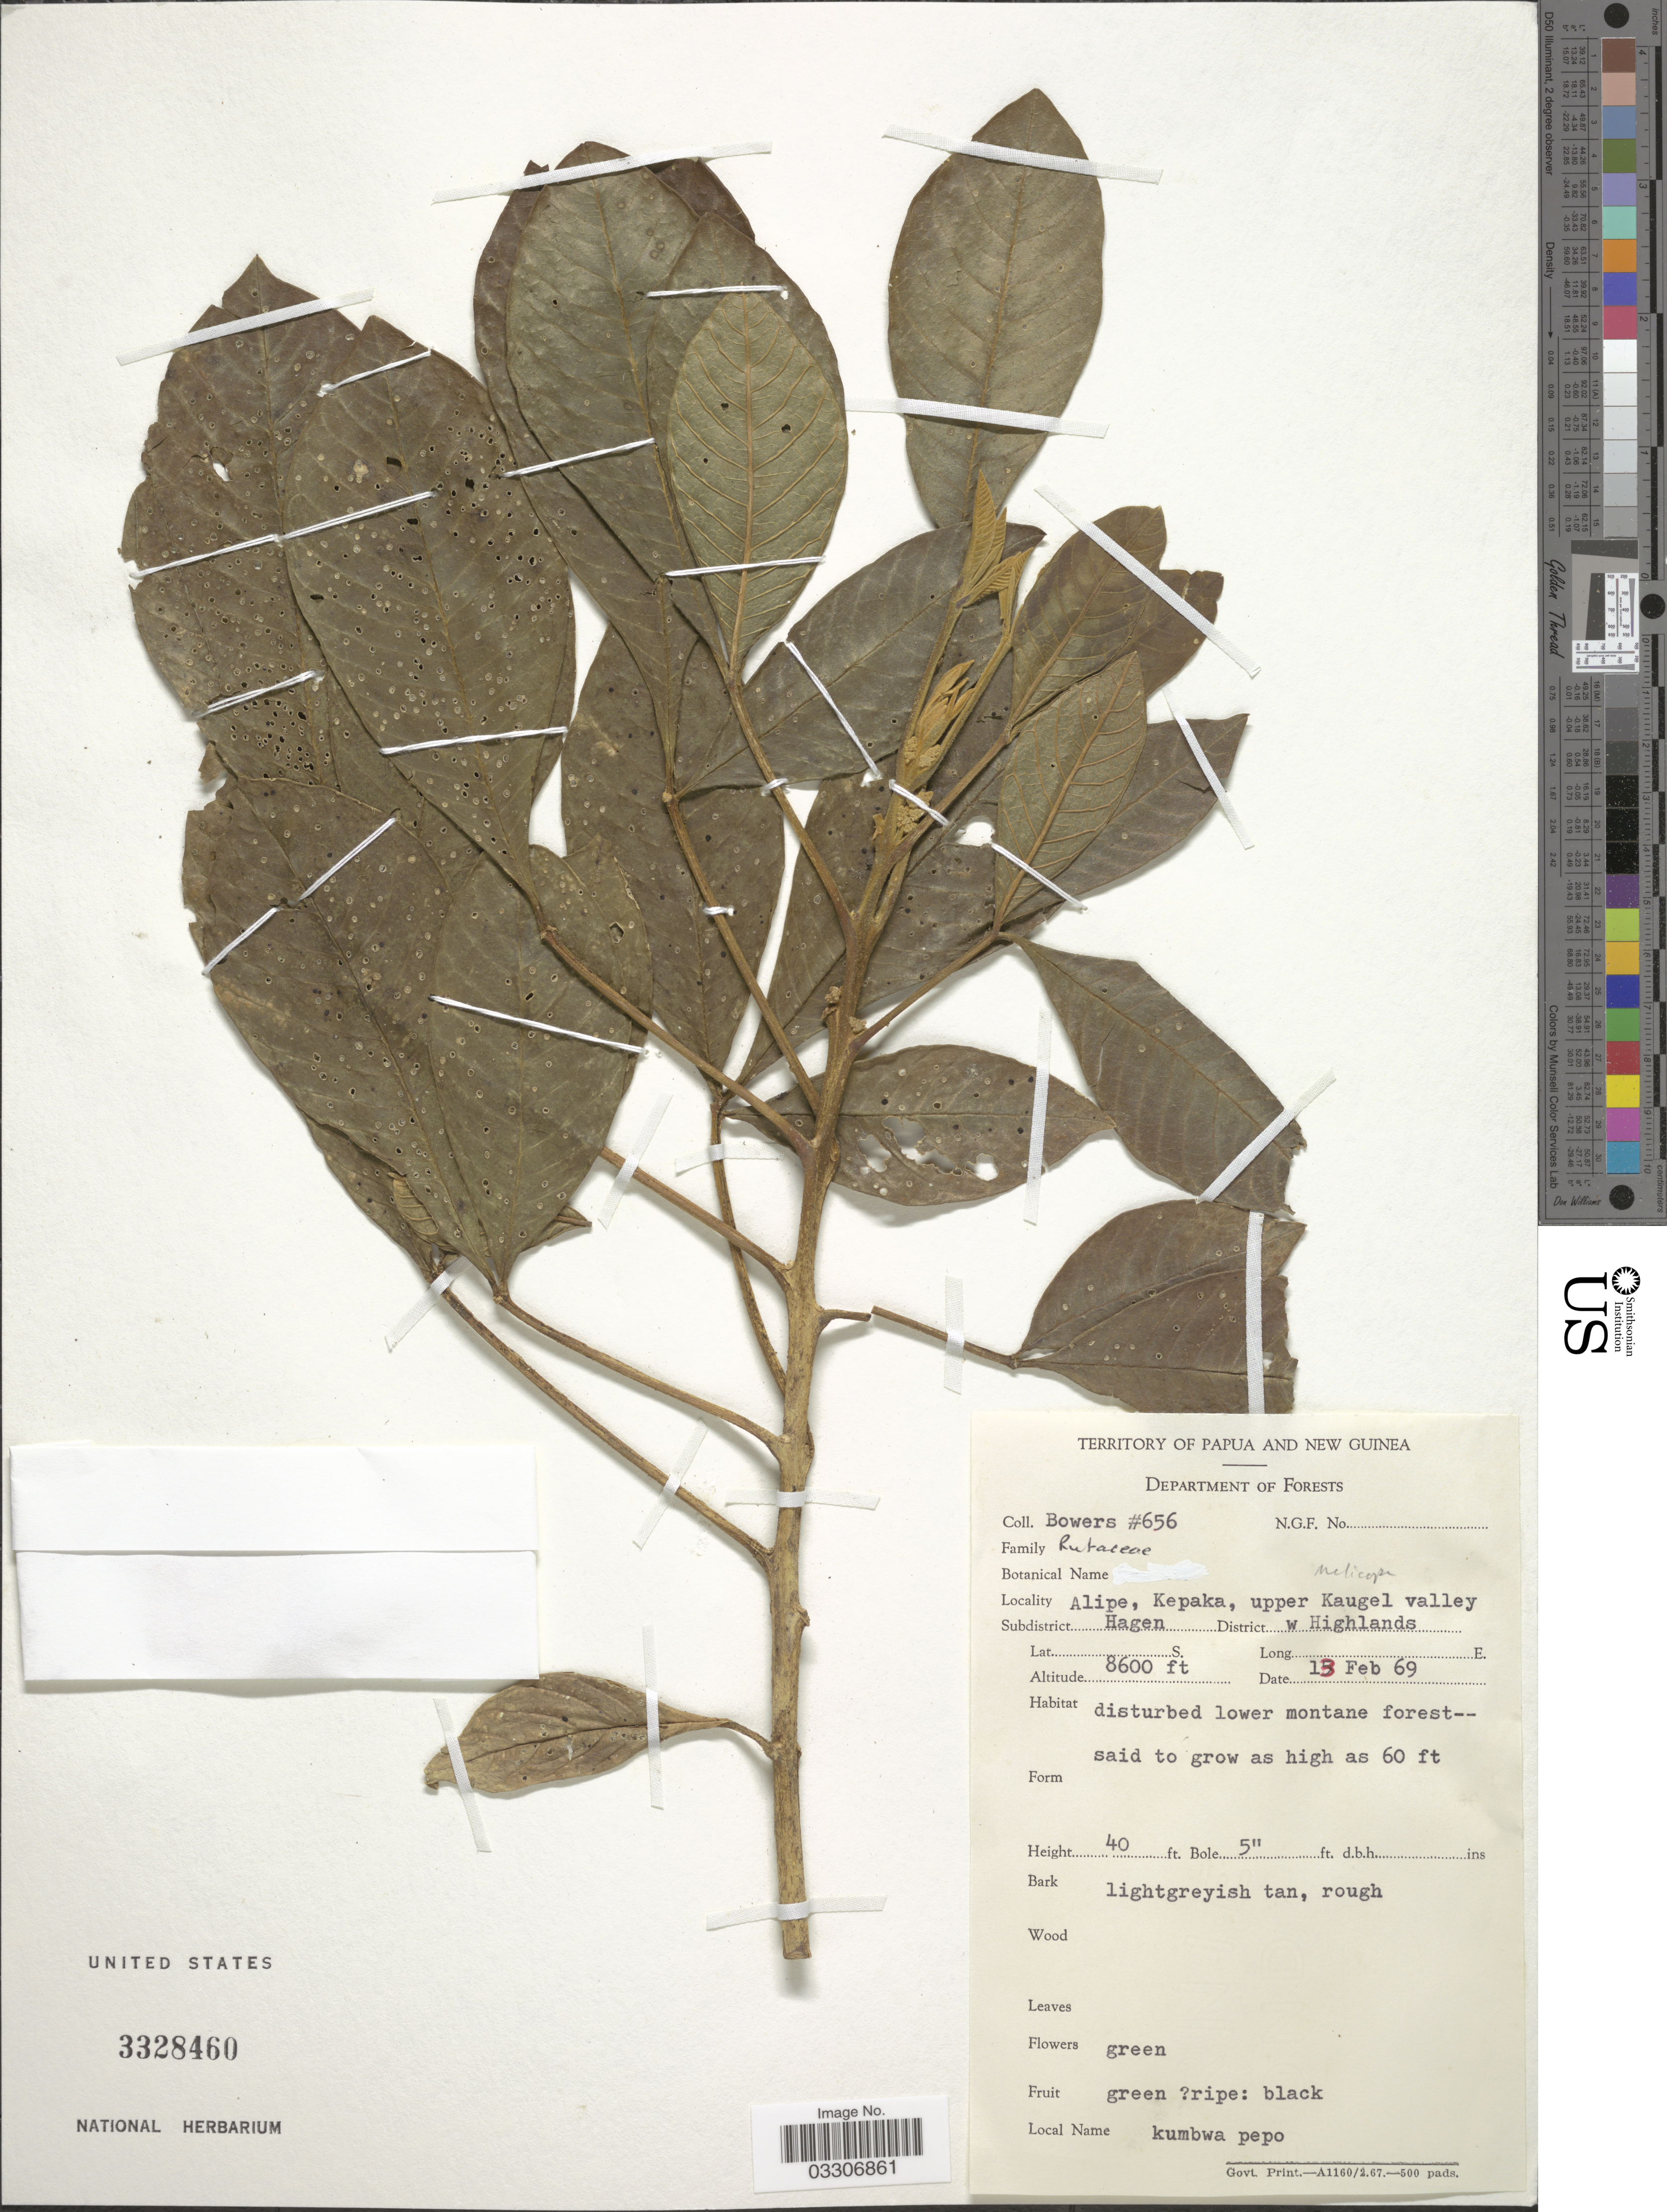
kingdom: Plantae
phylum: Tracheophyta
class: Magnoliopsida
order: Sapindales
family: Rutaceae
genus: Melicope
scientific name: Melicope sp.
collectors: -. Bowers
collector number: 656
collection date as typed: Transcribed d/m/y: 13/2/69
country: Papua New Guinea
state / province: Western Highlands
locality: Territory of Papua and New Guinea. Alipe, Kepaka, upper Kaugel valley. Subdistrict Hagen, District w Highlands.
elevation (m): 2621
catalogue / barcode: US 3328460